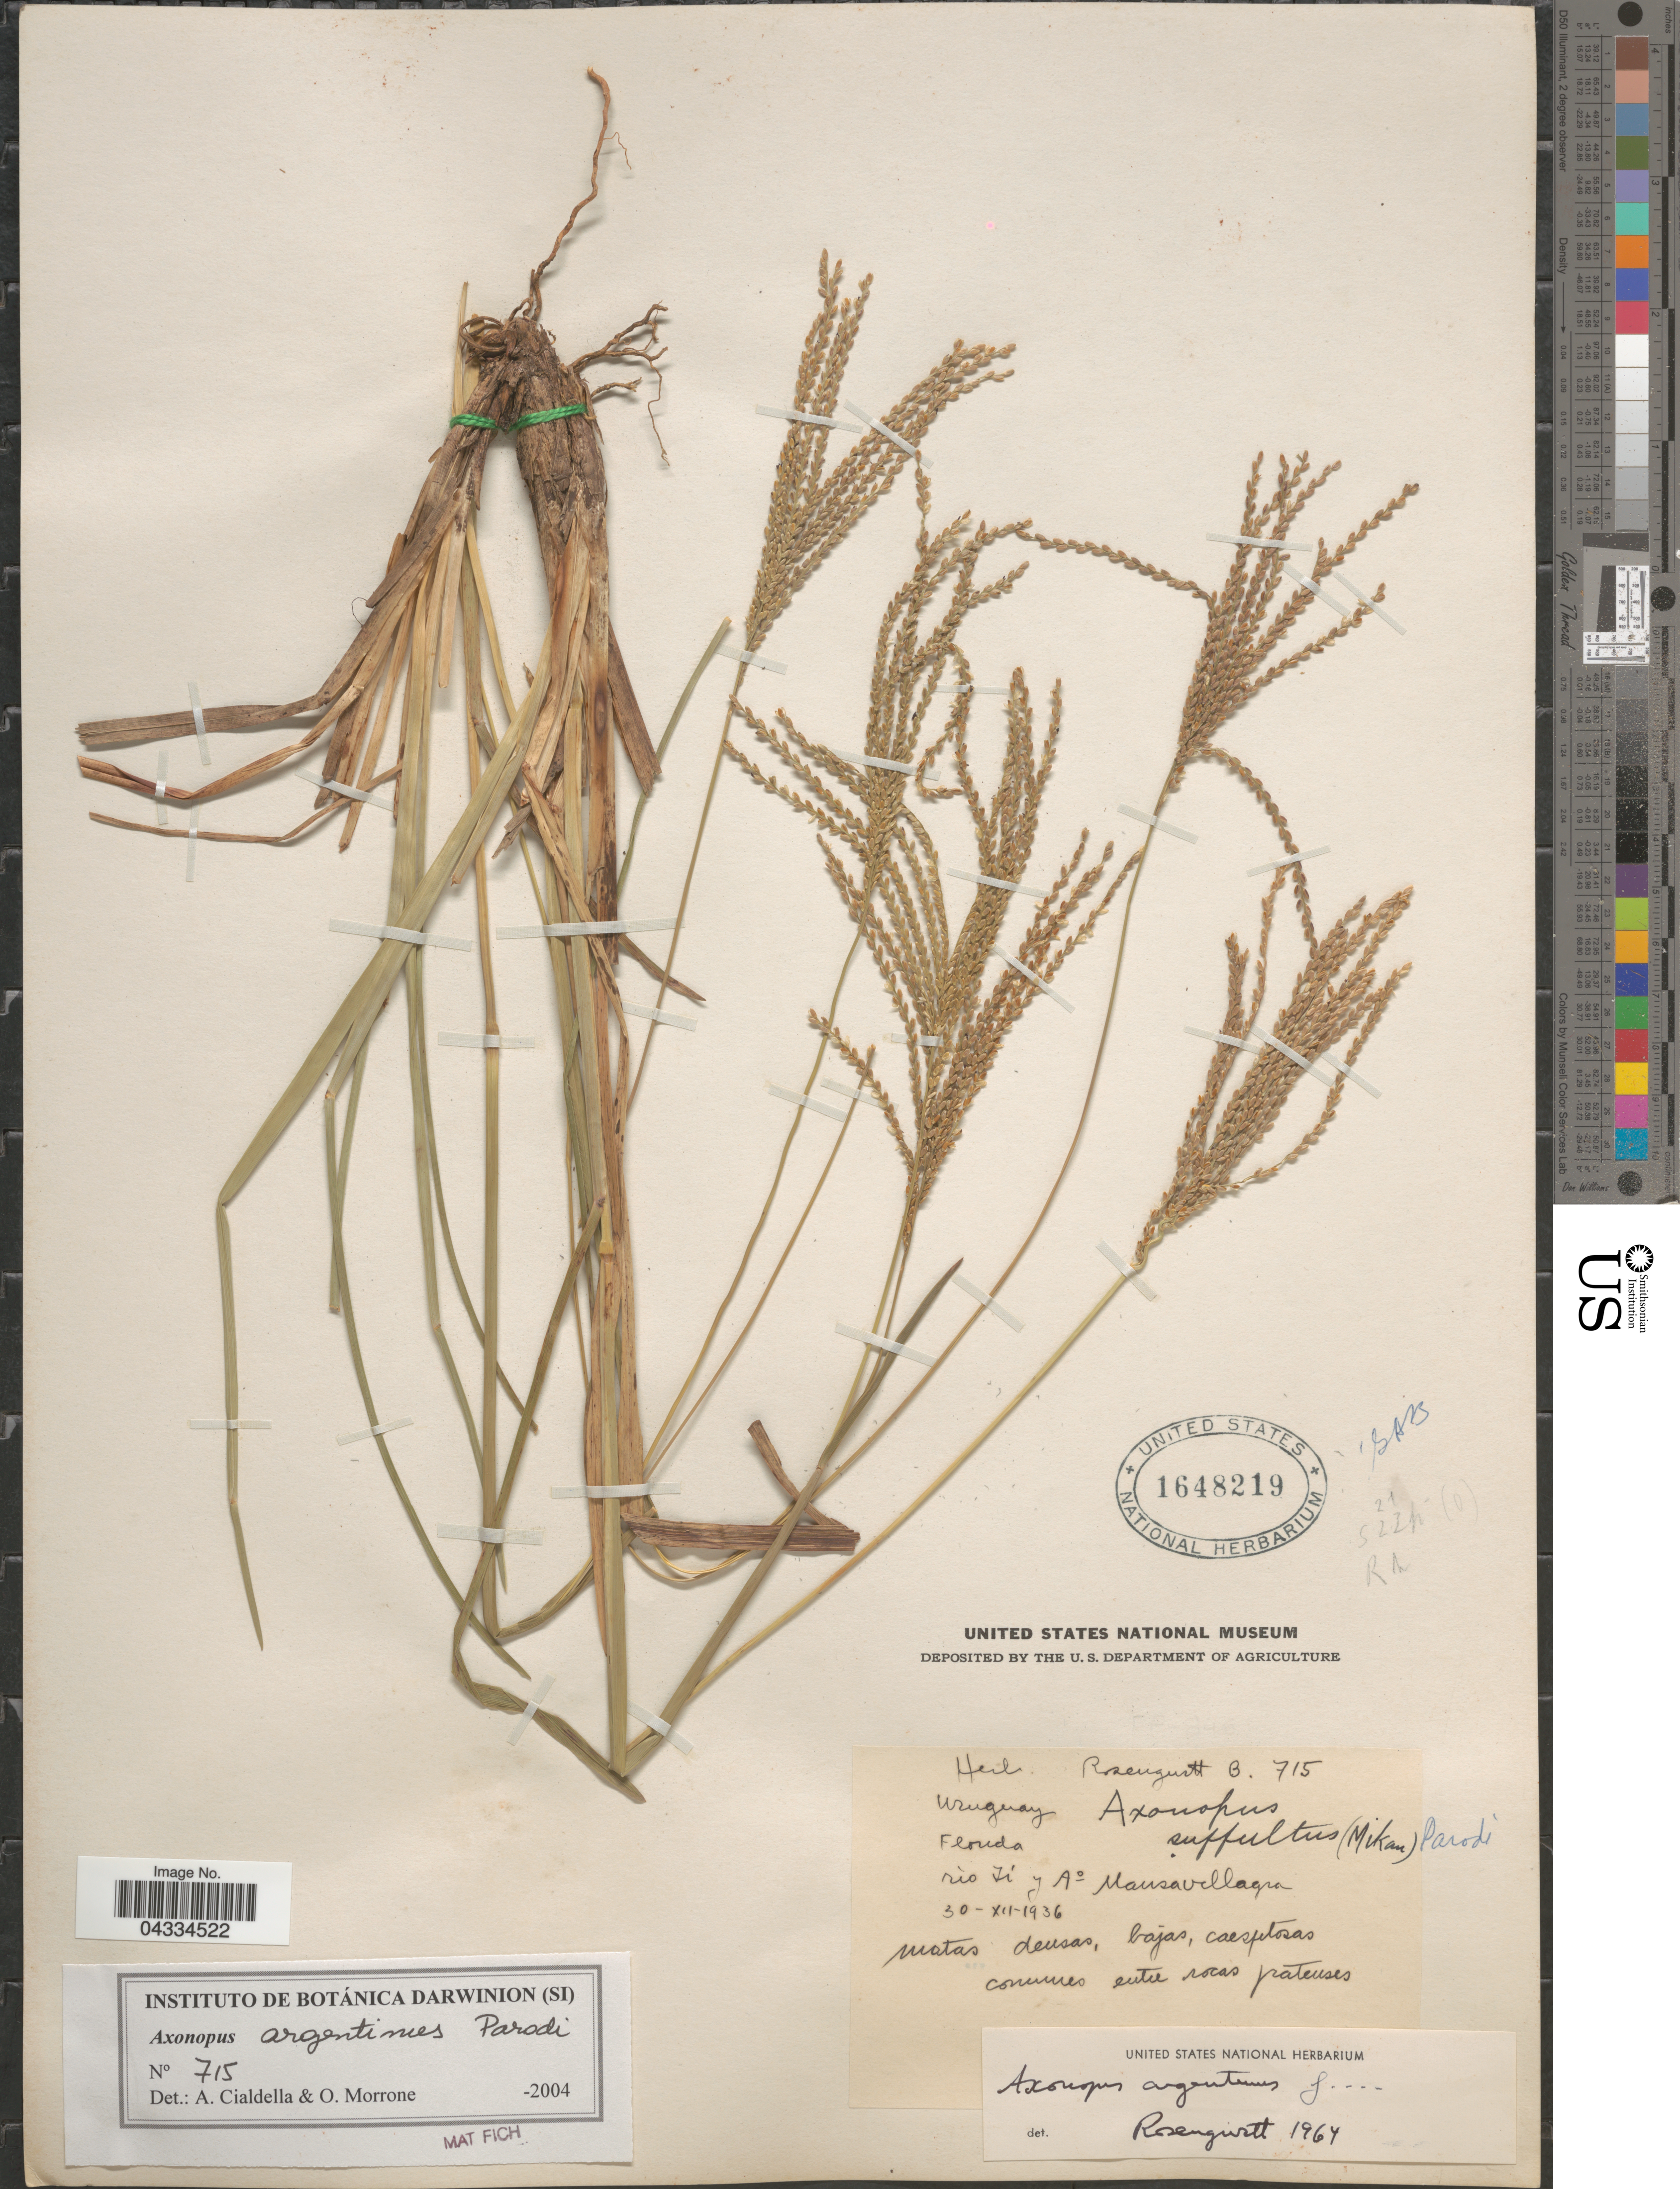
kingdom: Plantae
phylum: Tracheophyta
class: Liliopsida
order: Poales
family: Poaceae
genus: Axonopus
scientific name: Axonopus argentinus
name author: Parodi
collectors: ex herb. Rosengurtt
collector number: B715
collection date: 1936-12-30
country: Uruguay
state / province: Florida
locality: Rio Yi y Ao Mansavillagra.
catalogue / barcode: US 1648219